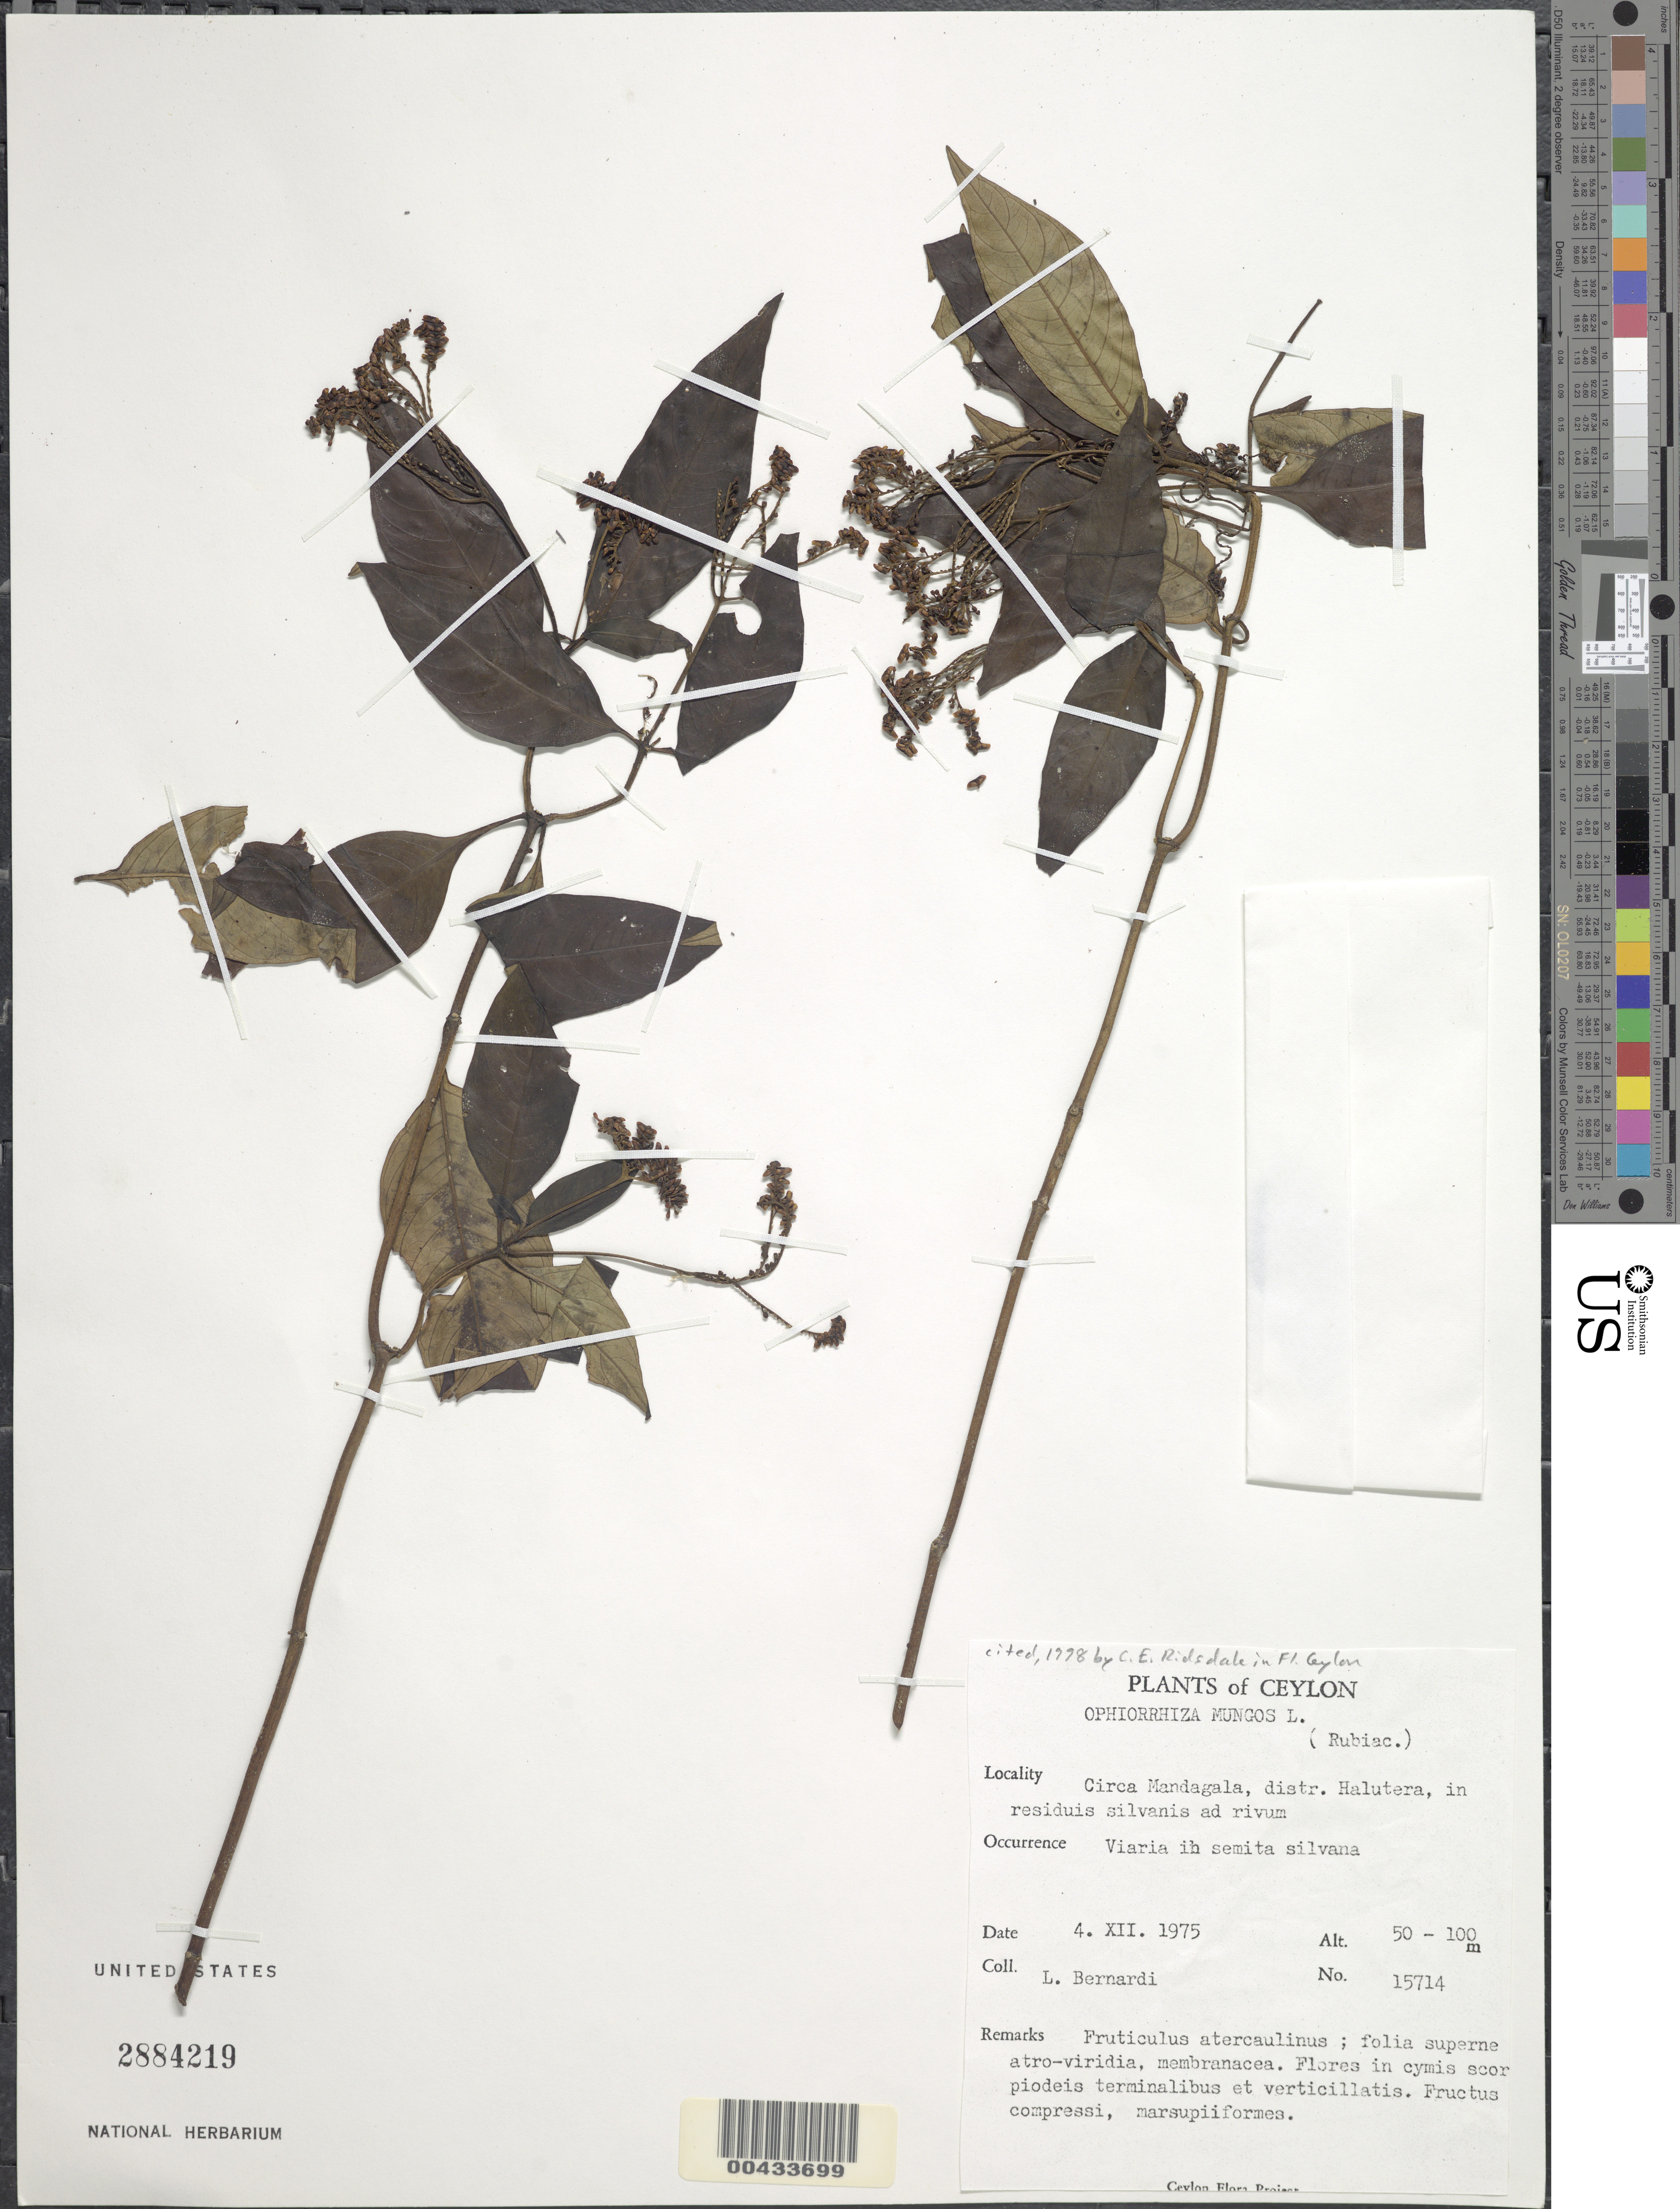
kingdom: Plantae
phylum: Tracheophyta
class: Magnoliopsida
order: Gentianales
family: Rubiaceae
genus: Ophiorrhiza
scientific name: Ophiorrhiza mungos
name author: L.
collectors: L. Bernardi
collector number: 15714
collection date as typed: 04 Dec 1975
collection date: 1975-12-04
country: Sri Lanka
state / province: Western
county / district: Kalutara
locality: Circa Mandagala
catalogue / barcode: US 2884219